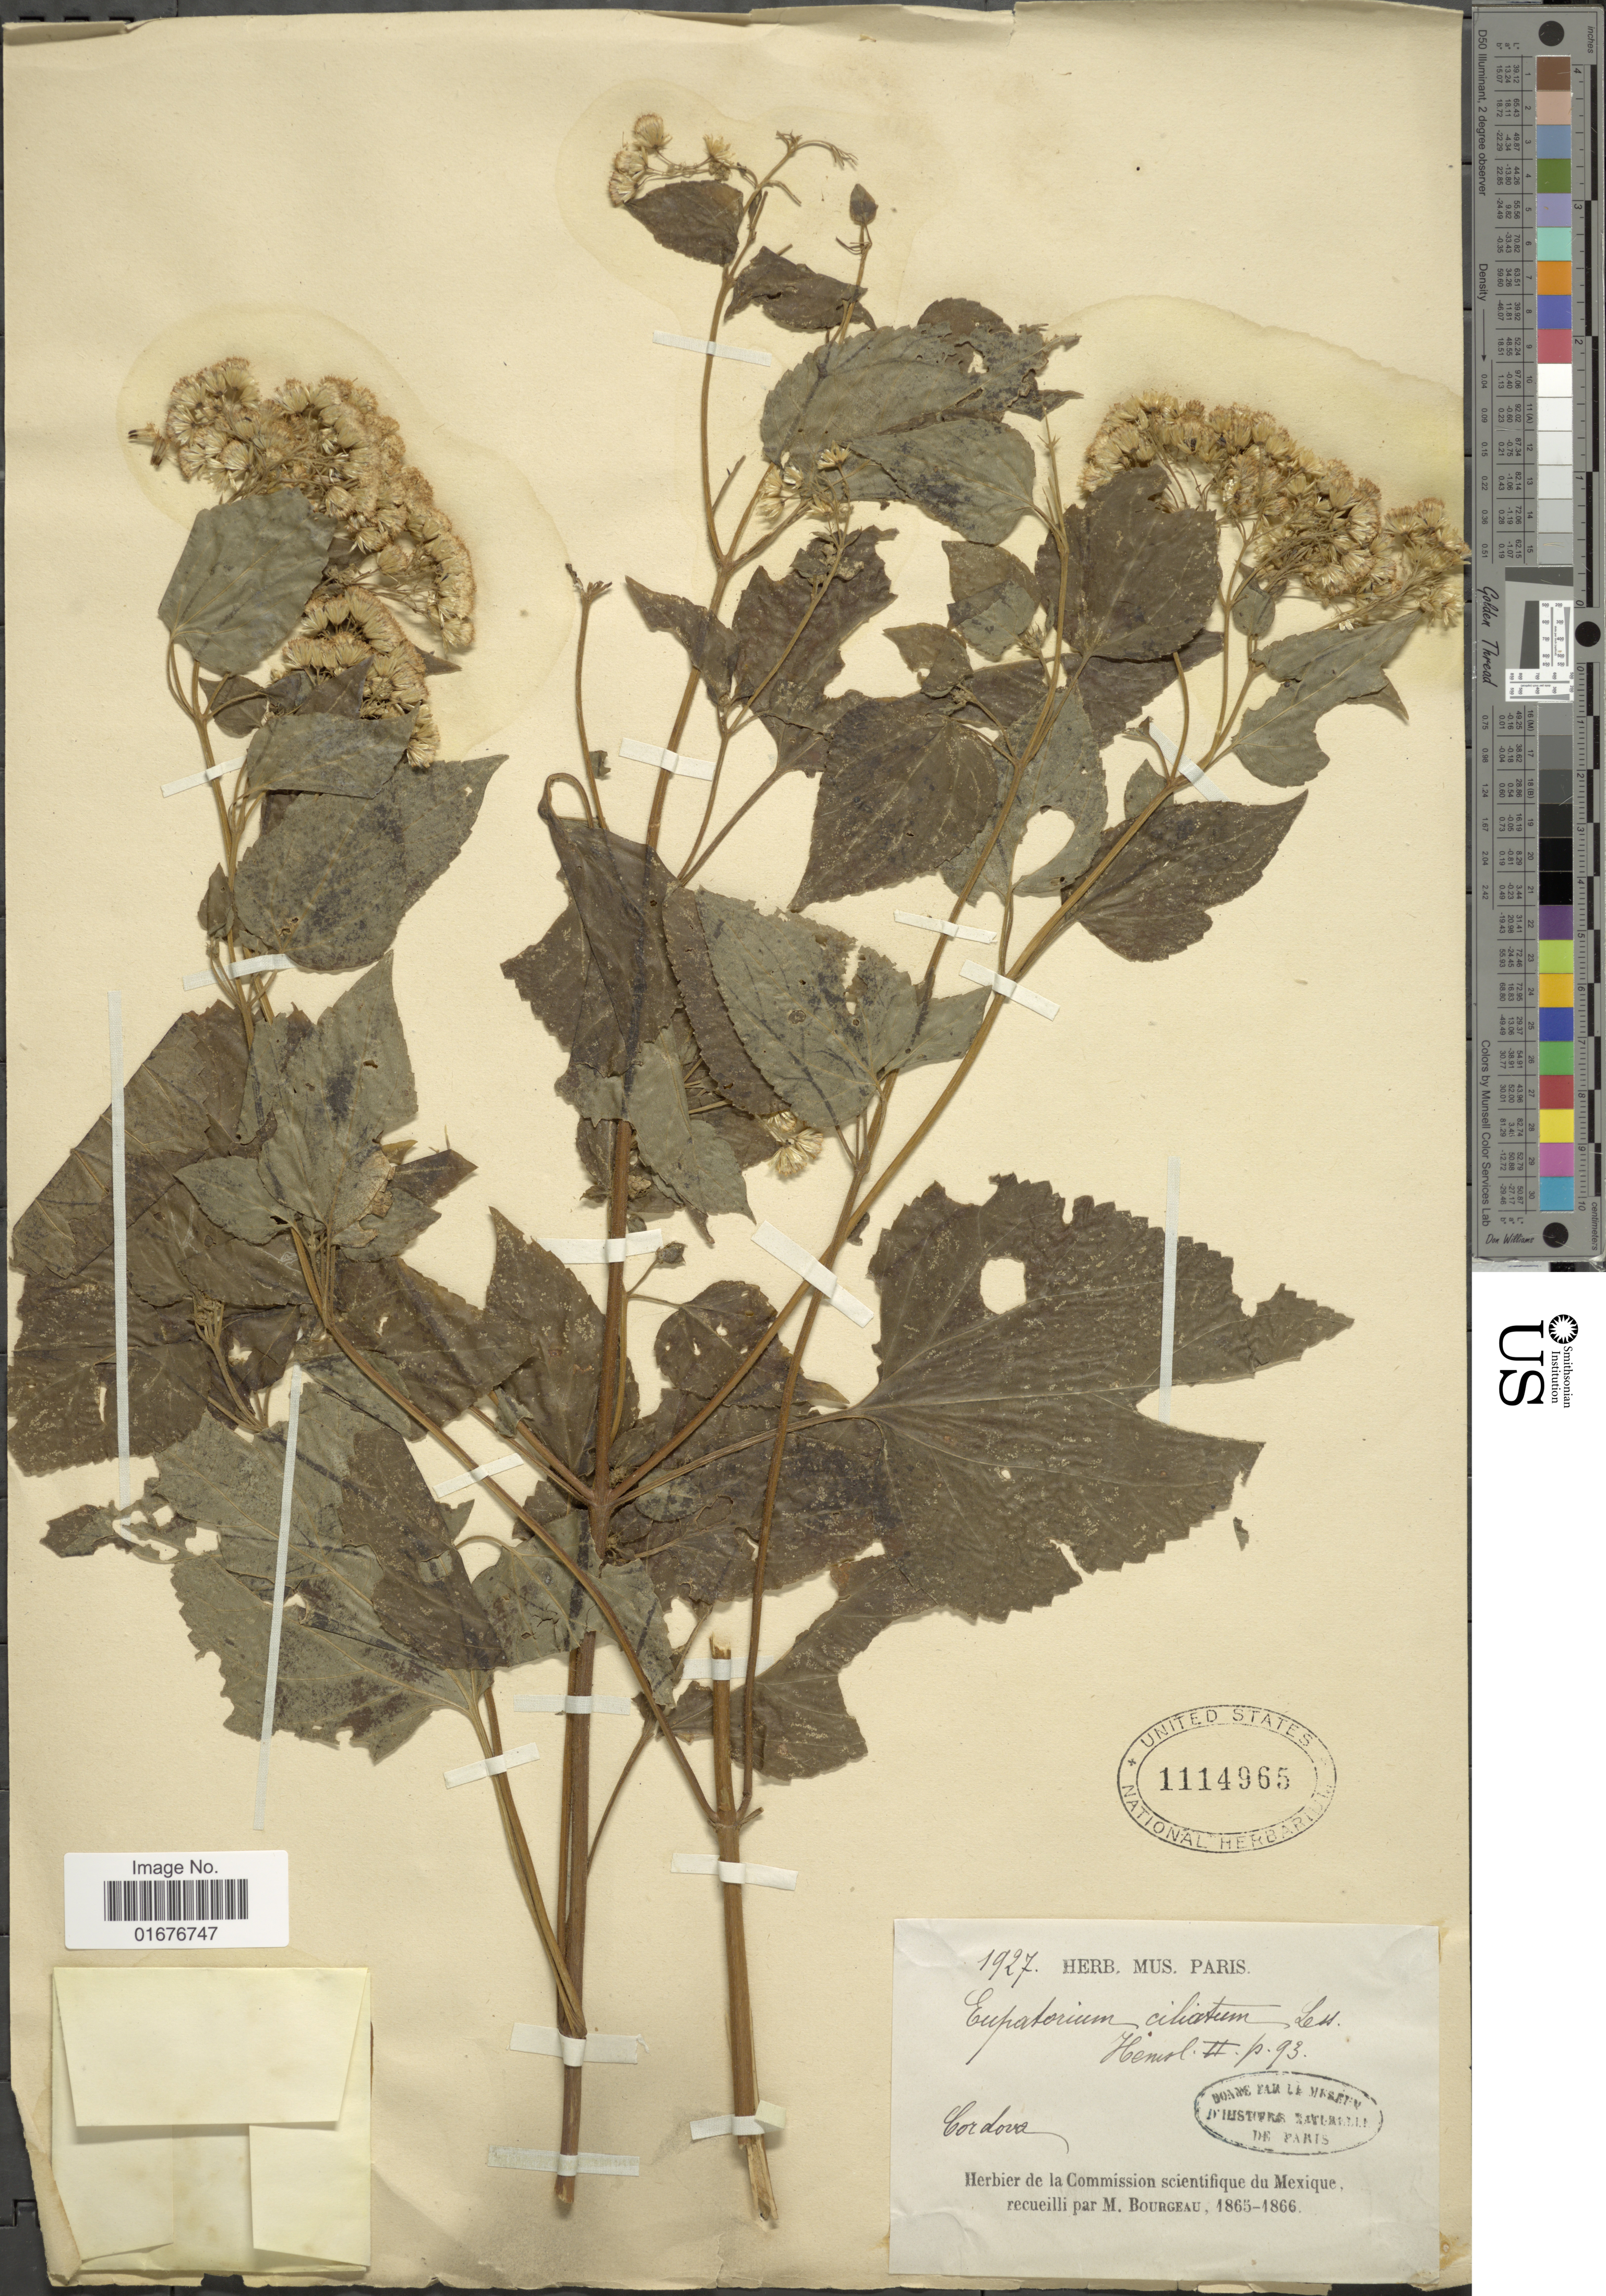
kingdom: Plantae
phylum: Tracheophyta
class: Magnoliopsida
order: Asterales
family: Asteraceae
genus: Ageratina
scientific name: Ageratina rivalis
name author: (Greenm.) R.M. King & H. Rob.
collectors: M. Bourgeau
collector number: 1927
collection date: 1865/1866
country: Mexico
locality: Cordova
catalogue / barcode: US 1114965